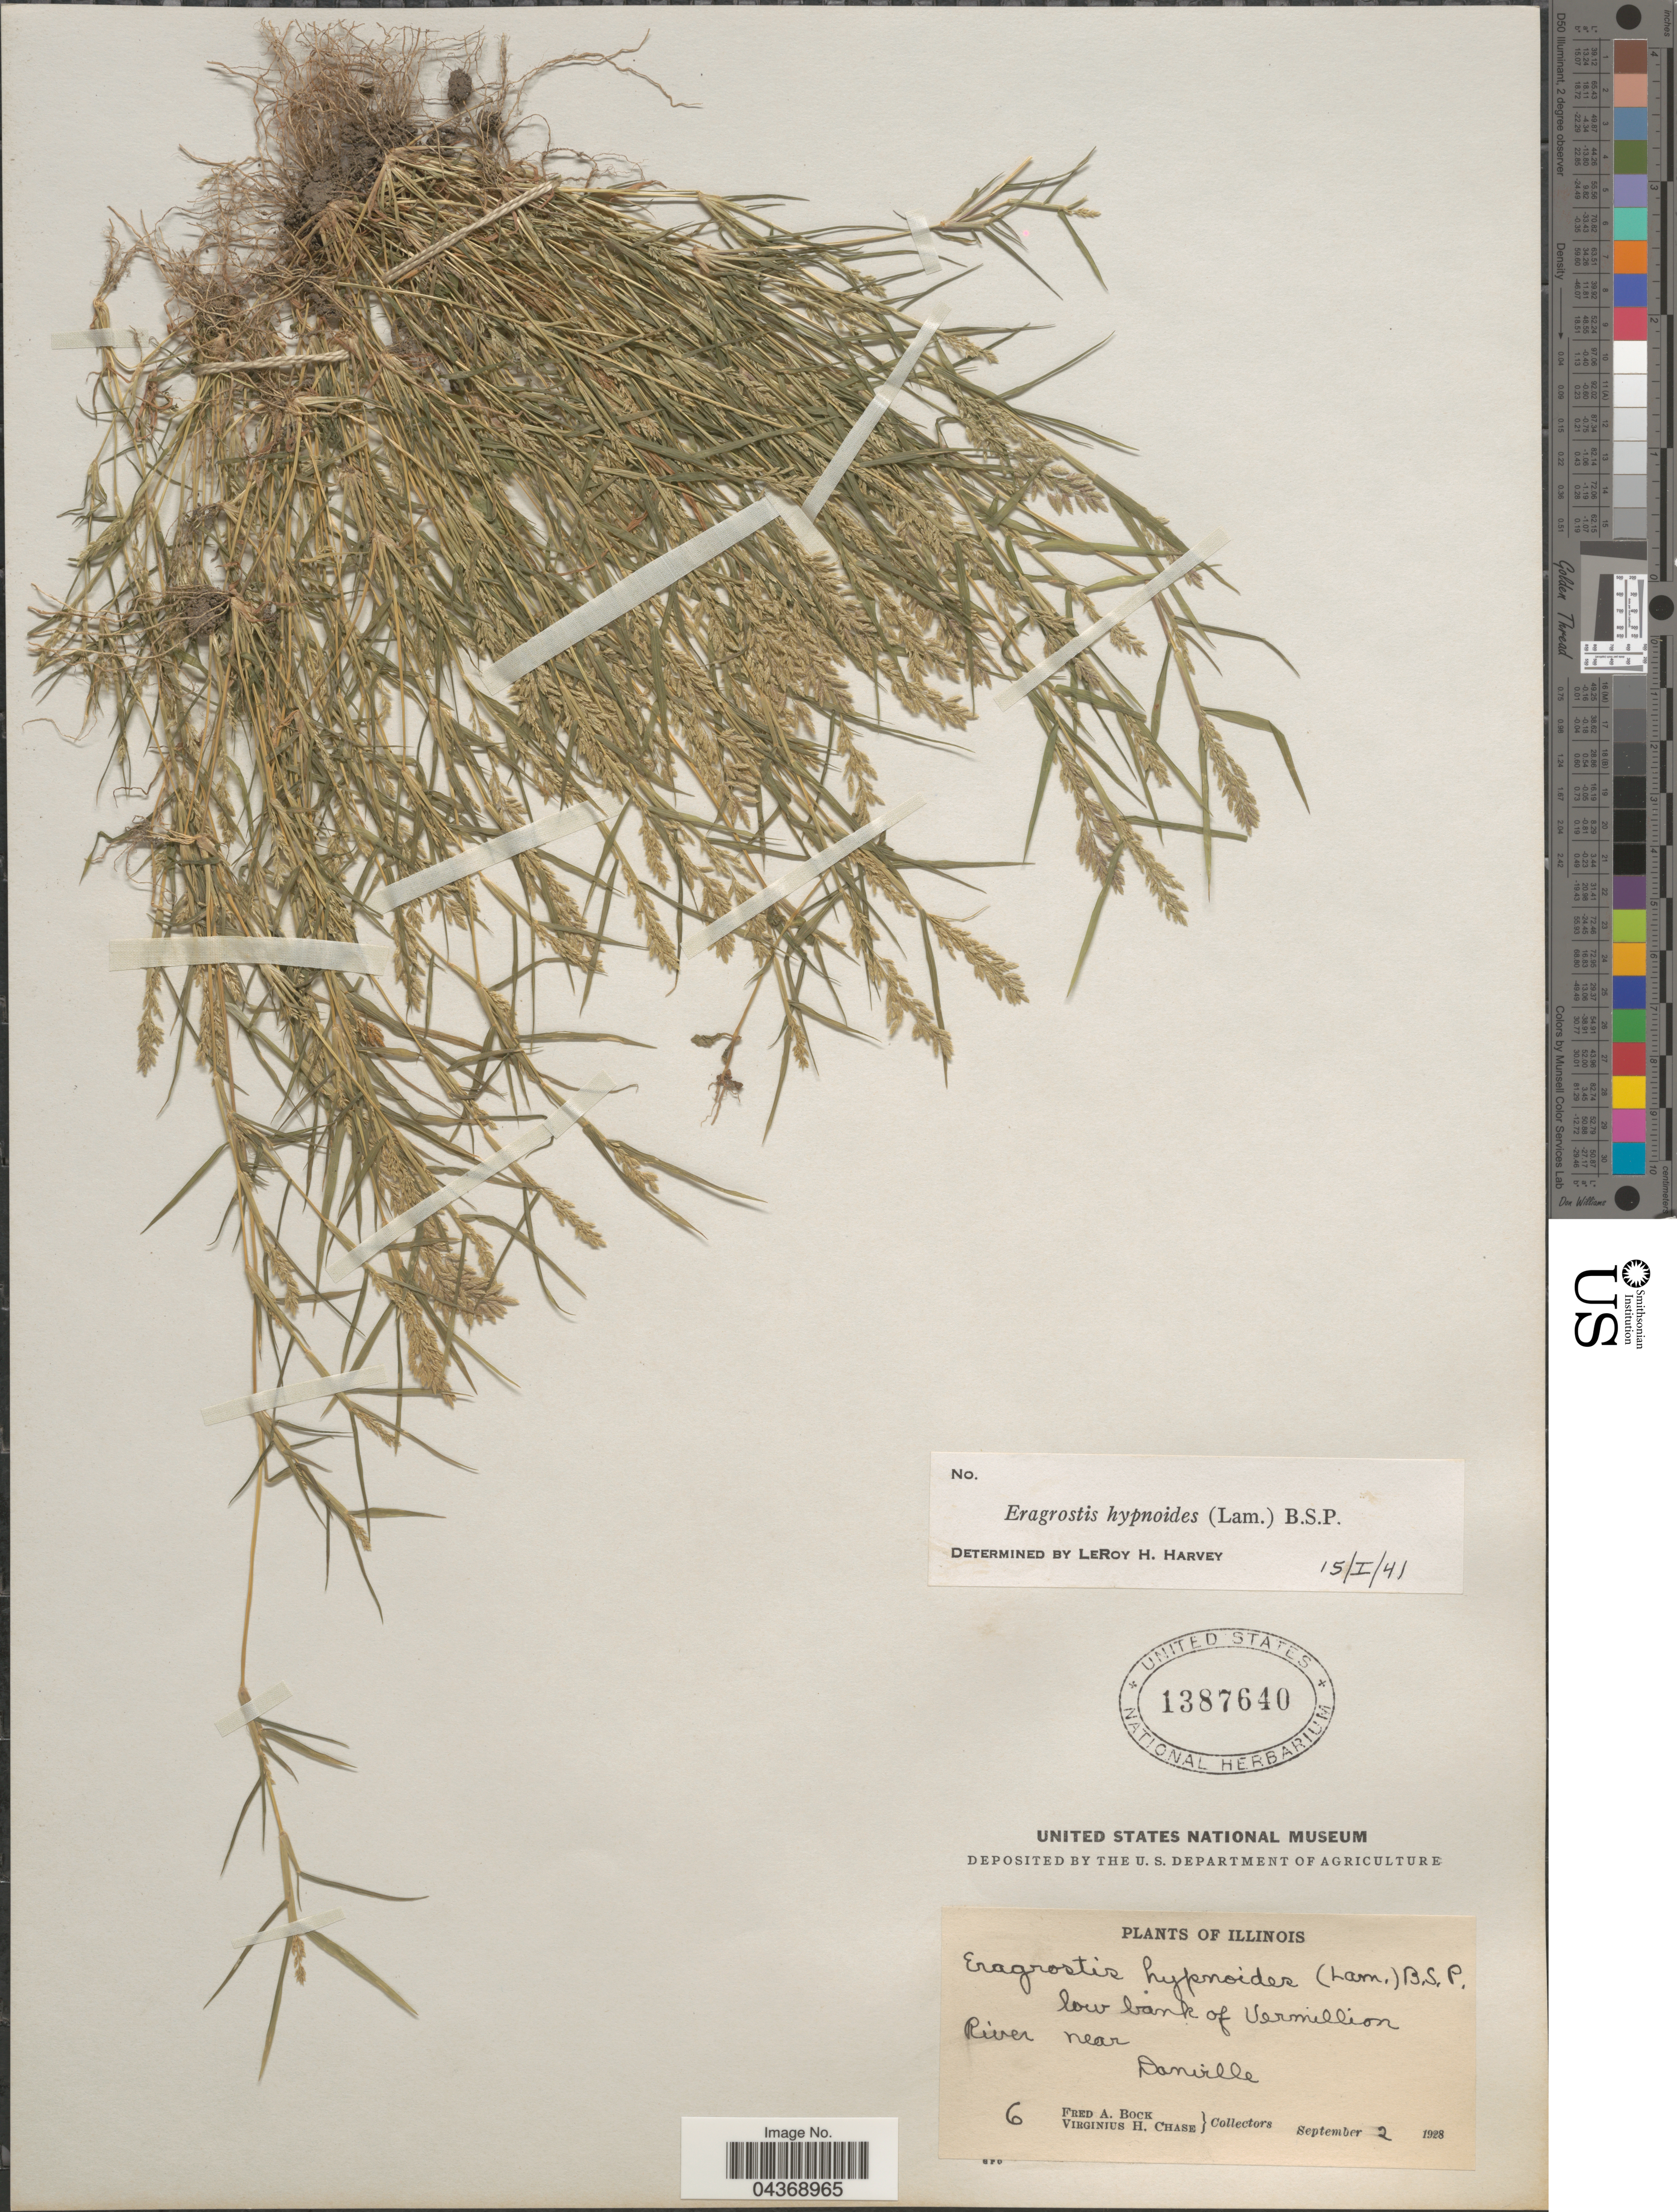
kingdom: Plantae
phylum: Tracheophyta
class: Liliopsida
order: Poales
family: Poaceae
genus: Eragrostis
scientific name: Eragrostis intermedia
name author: Hitchc.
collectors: F. Bock & V. H. Chase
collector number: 6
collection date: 1928-09-02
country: United States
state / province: Illinois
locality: Low bank of Vermillion River near Danville.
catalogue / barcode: US 1387640